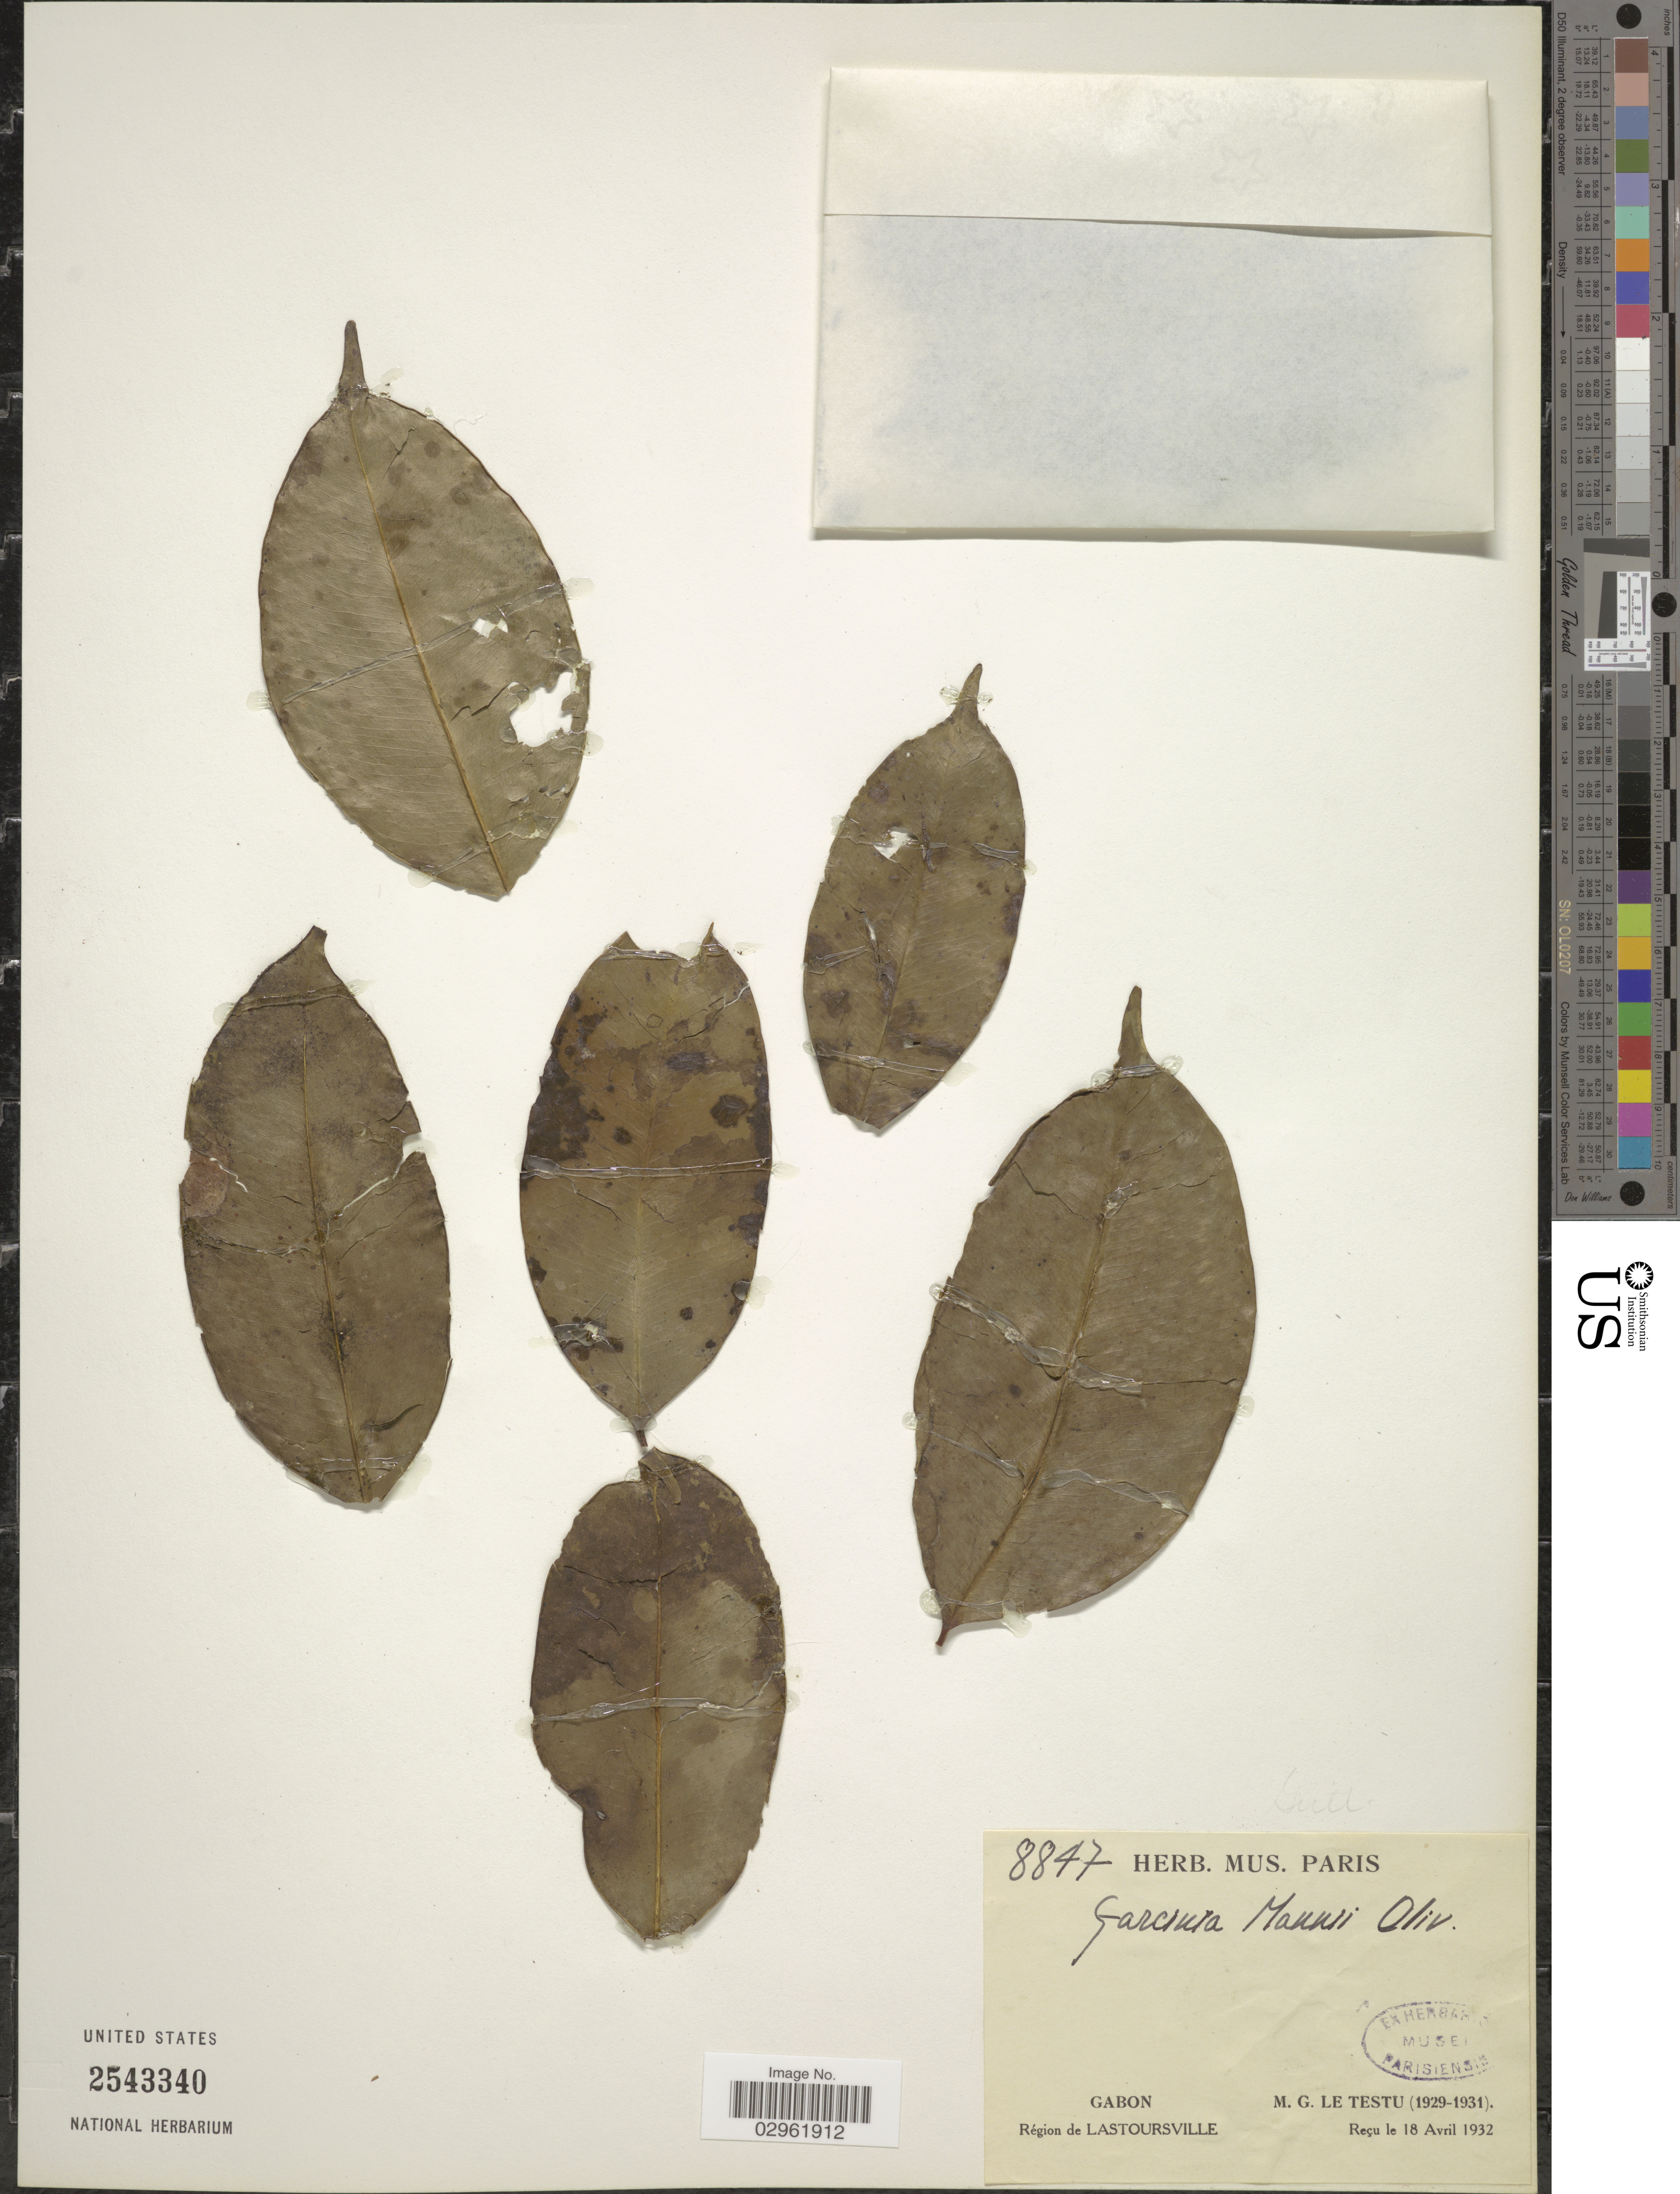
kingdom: Plantae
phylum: Tracheophyta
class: Magnoliopsida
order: Malpighiales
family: Clusiaceae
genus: Garcinia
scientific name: Garcinia mannii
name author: Oliv.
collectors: G. Le Testu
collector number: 8847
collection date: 1929/1931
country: Gabon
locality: Région de Lastoursville.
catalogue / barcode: US 2543340